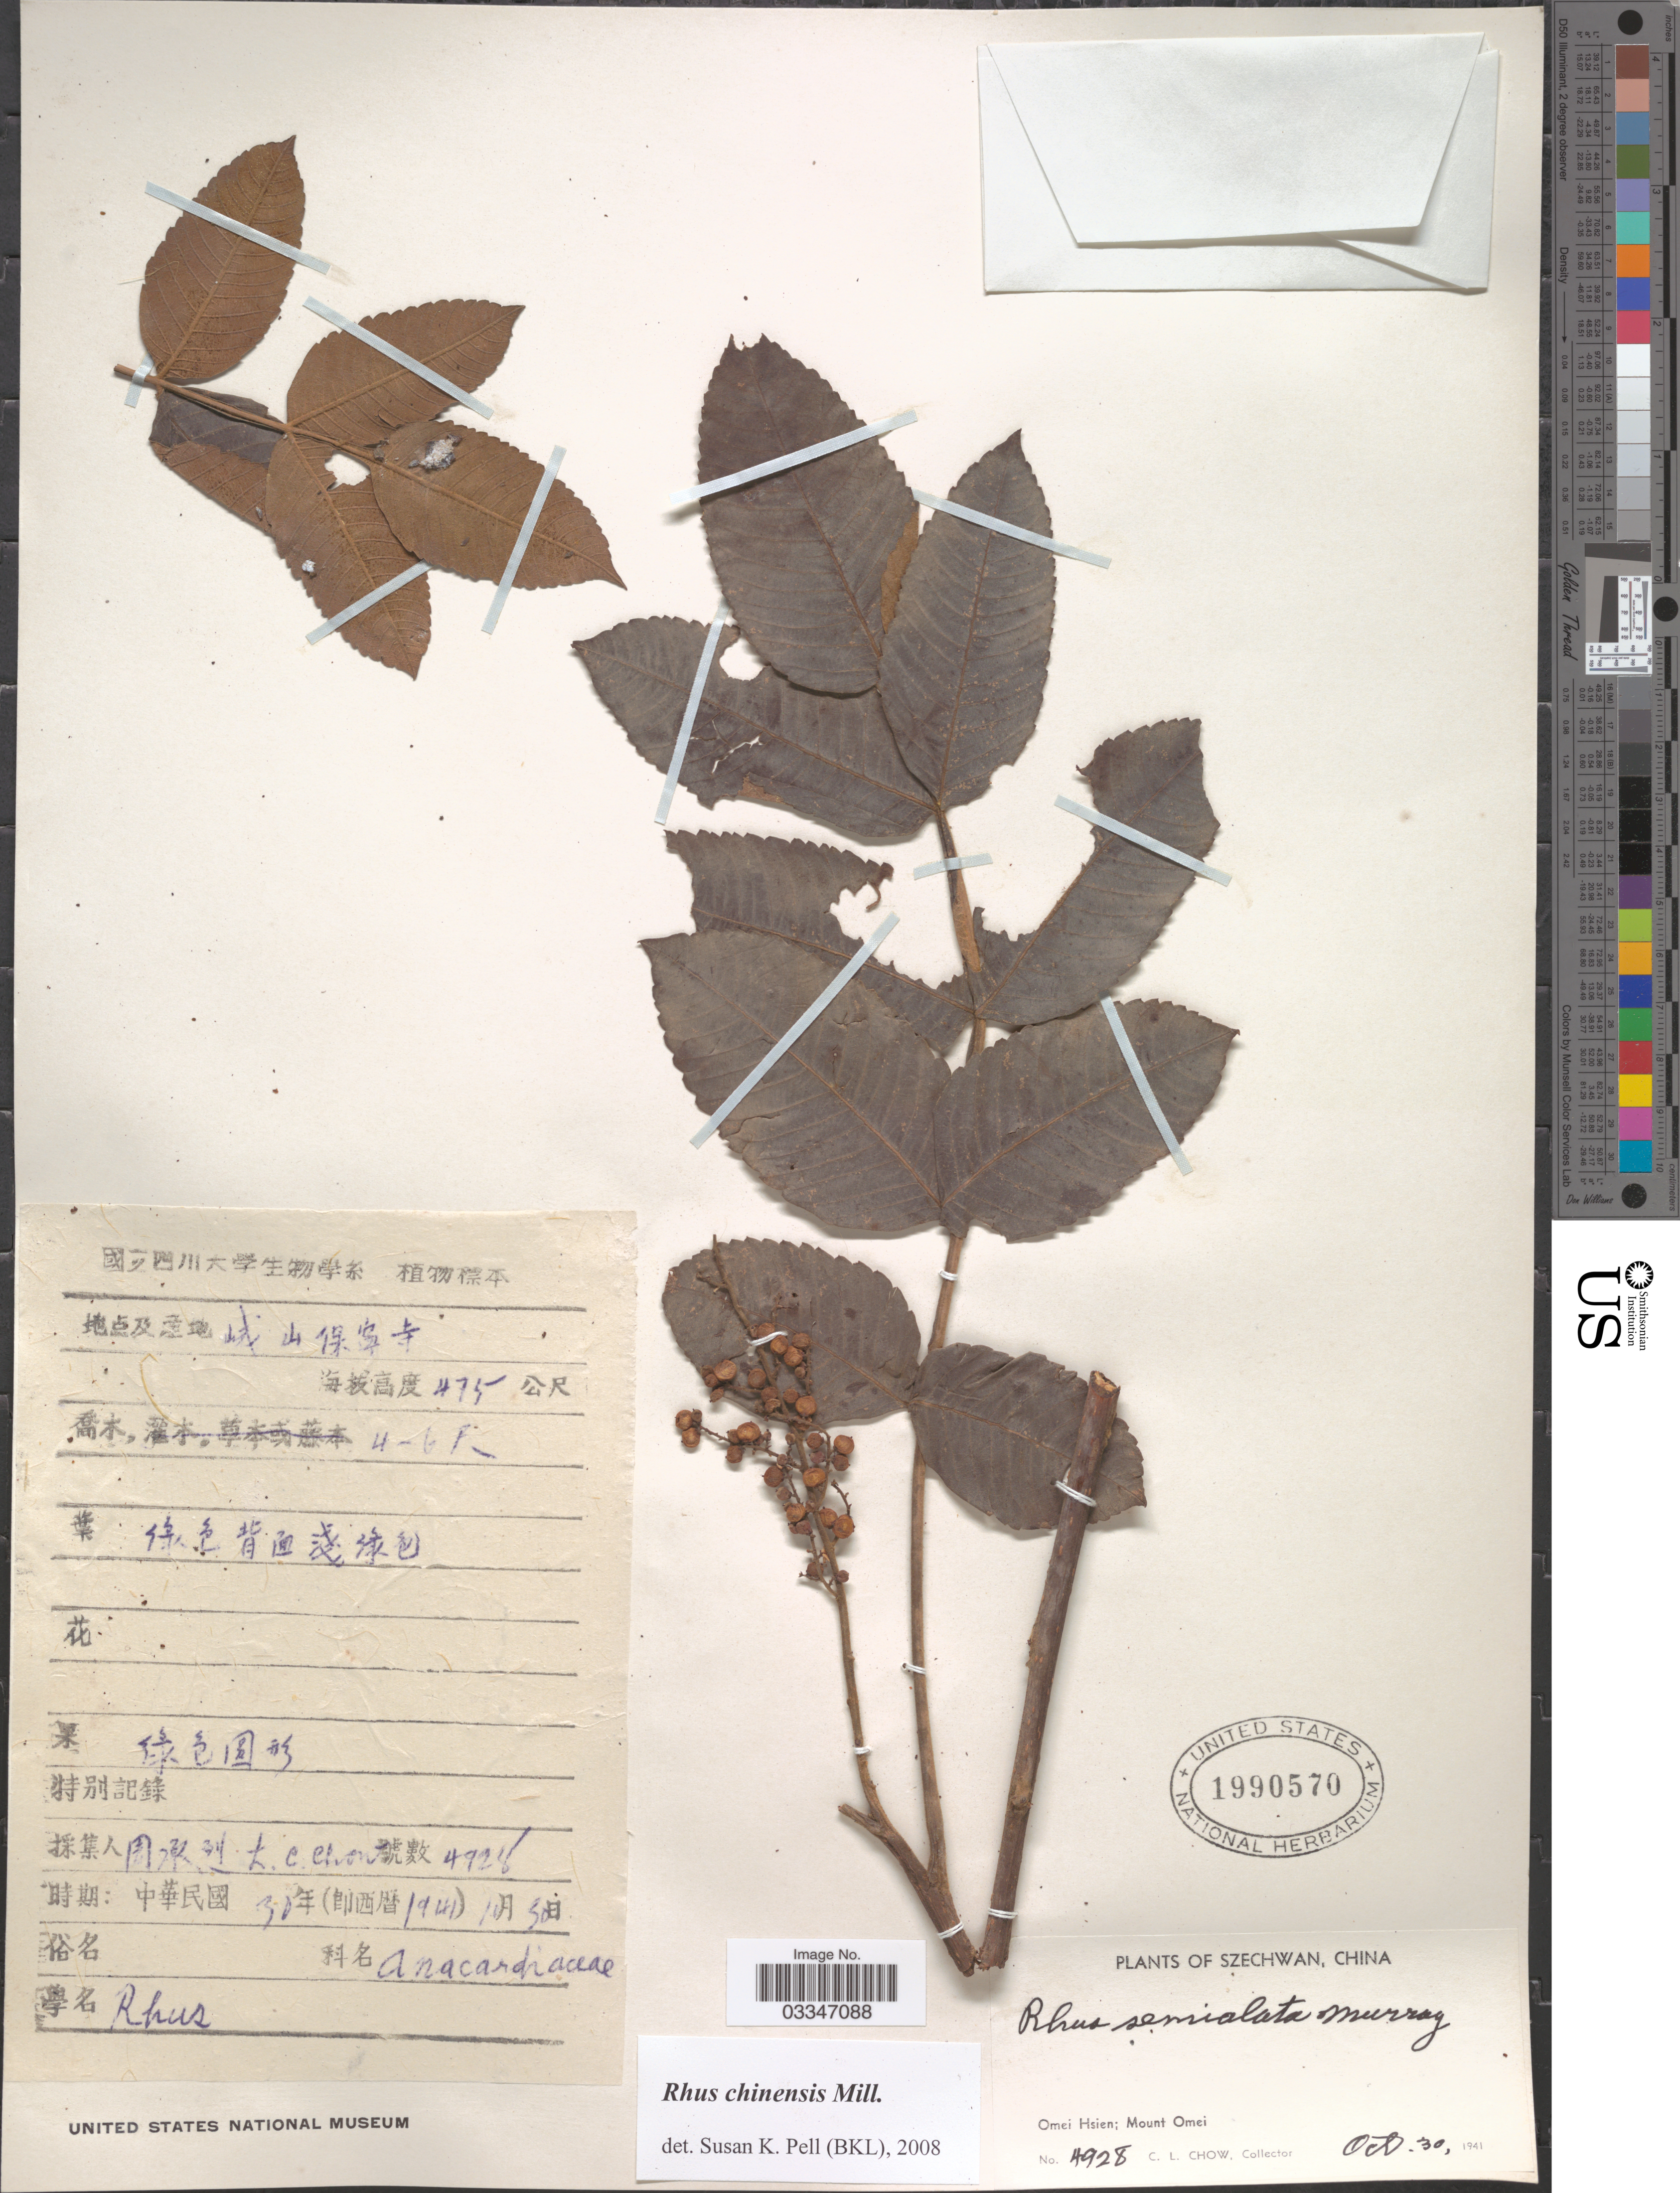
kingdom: Plantae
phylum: Tracheophyta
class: Magnoliopsida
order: Sapindales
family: Anacardiaceae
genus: Rhus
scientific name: Rhus chinensis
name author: Mill.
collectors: C. Chow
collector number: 4928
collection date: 1941-10-30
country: China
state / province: Sichuan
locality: Szechwan. Omei Hsien; Mount Omei.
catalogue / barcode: US 1990570